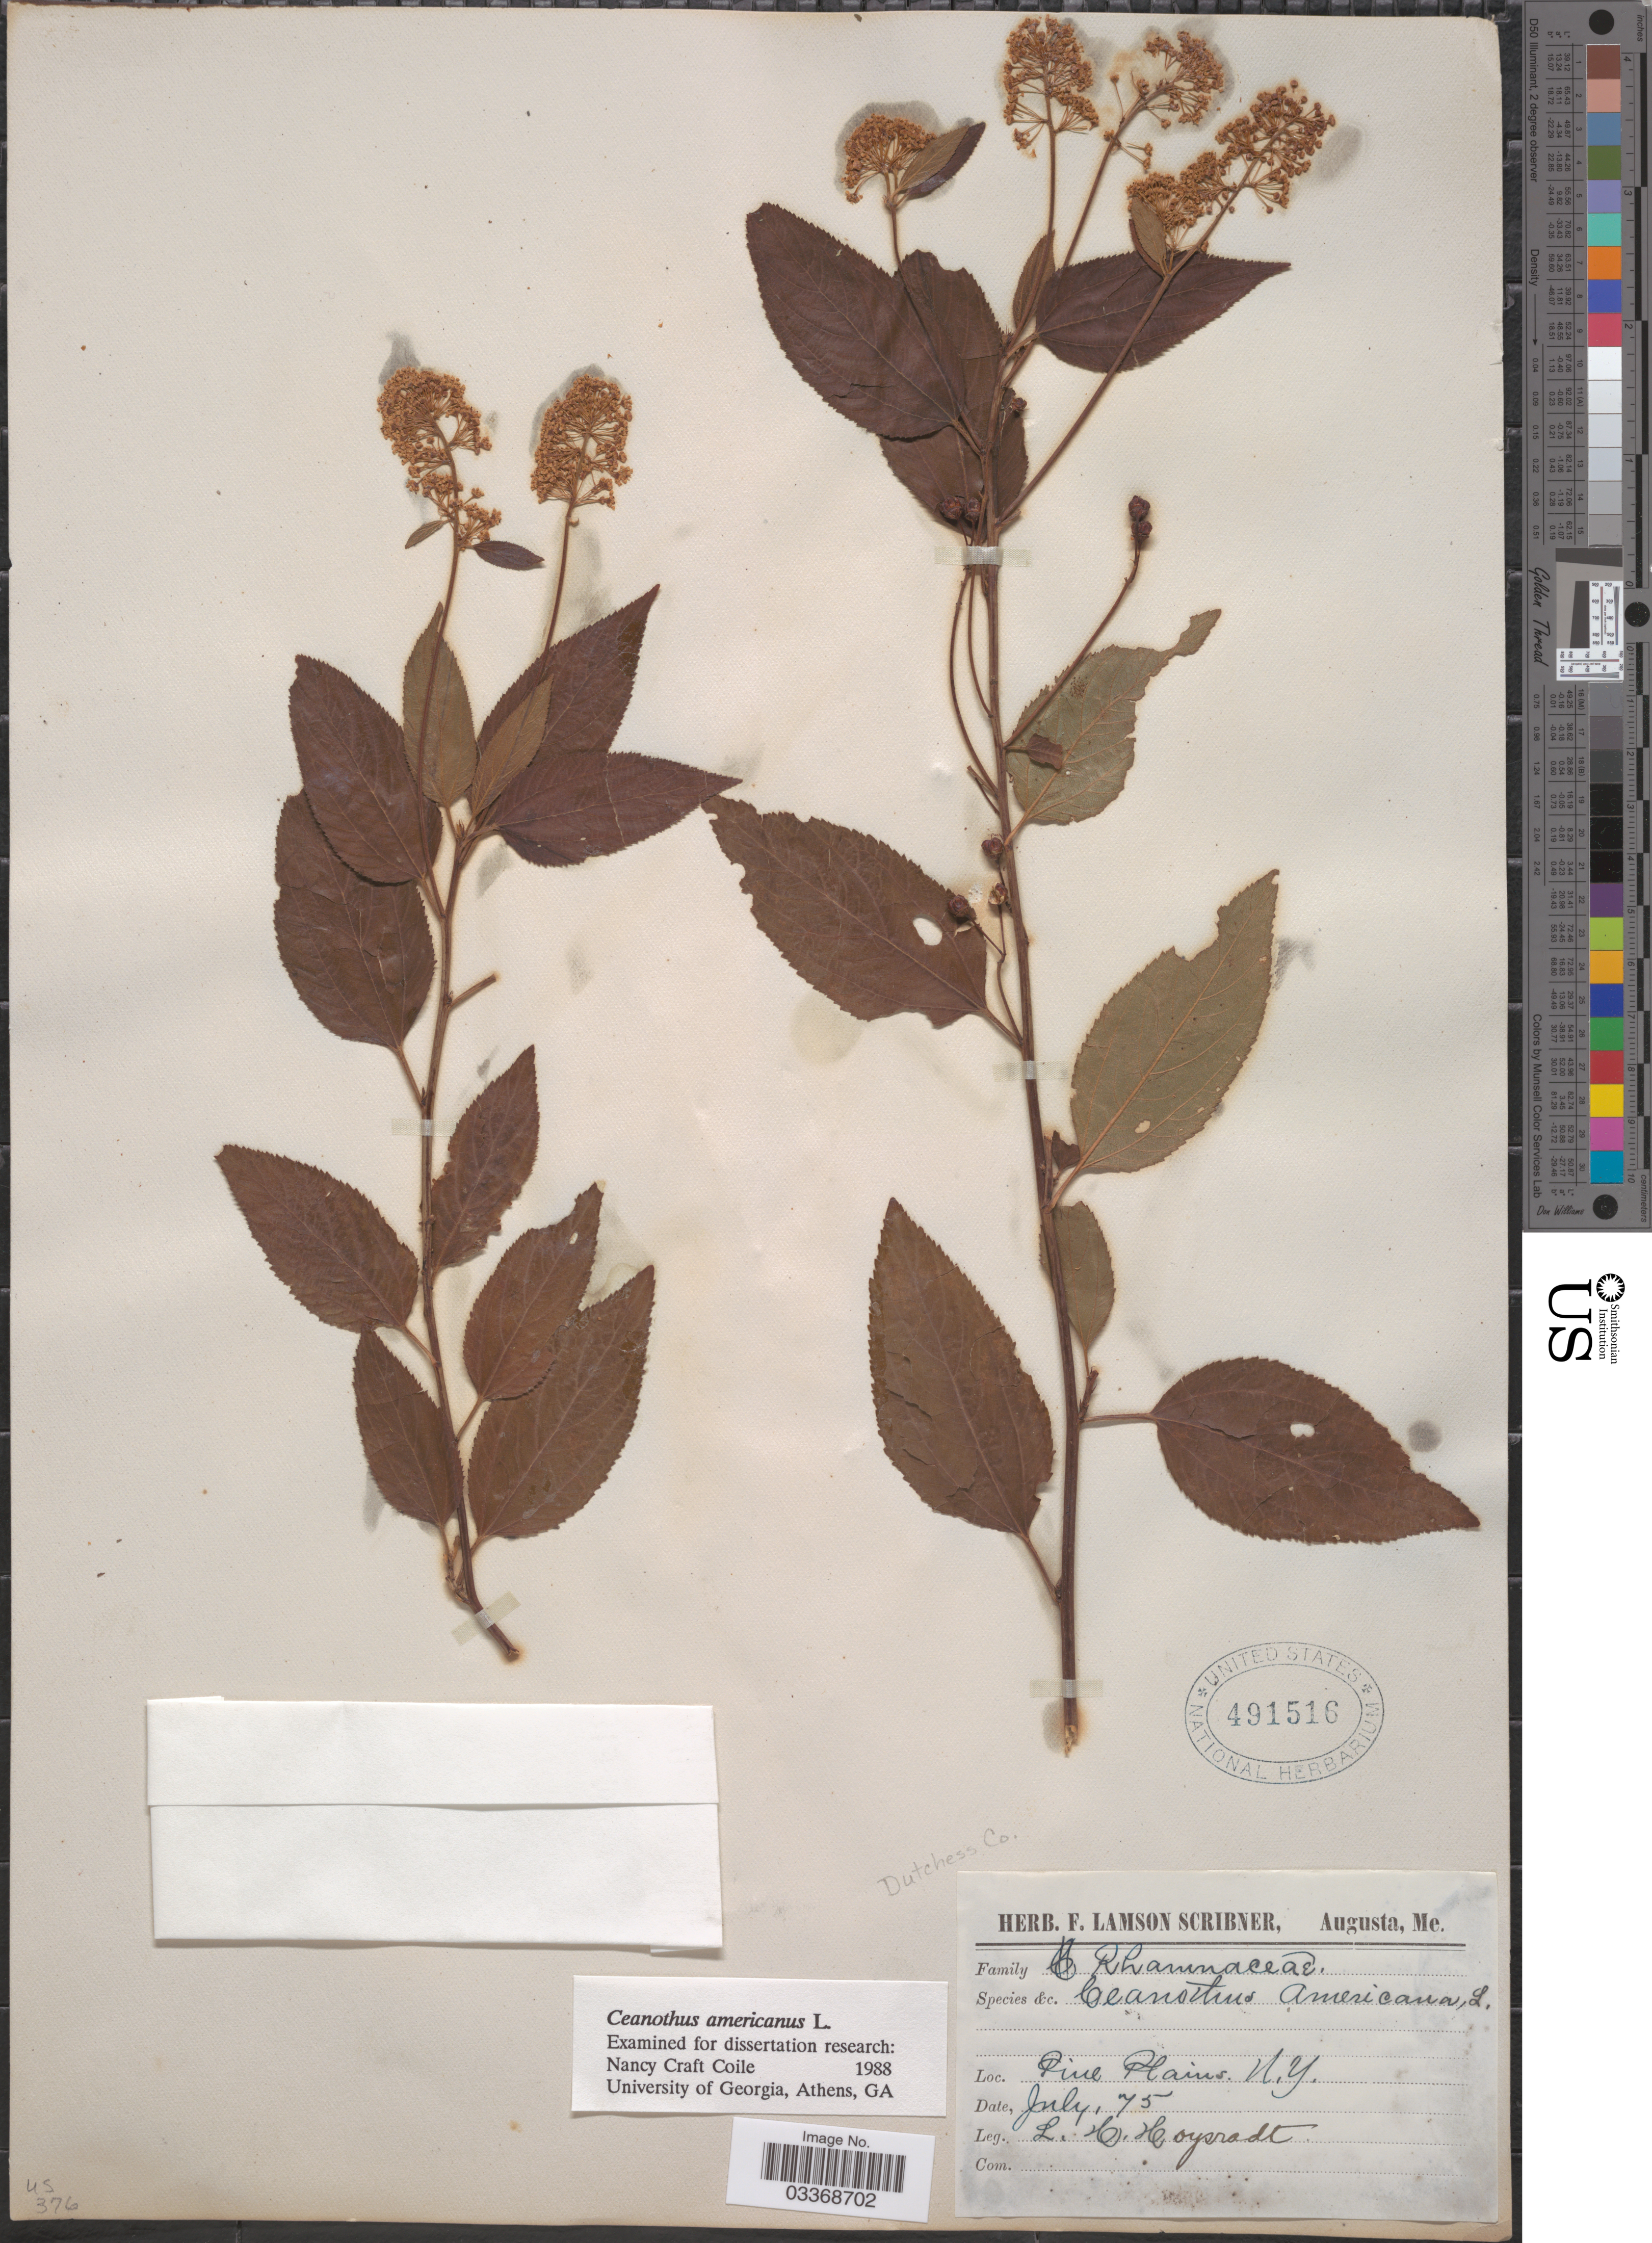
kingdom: Plantae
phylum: Tracheophyta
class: Magnoliopsida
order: Rosales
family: Rhamnaceae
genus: Ceanothus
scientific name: Ceanothus americanus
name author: L.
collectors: L. Hoysradt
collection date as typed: Transcribed d/m/y: /7/75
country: United States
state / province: New York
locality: Pine Plains, Dutchess Co.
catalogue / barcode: US 491516